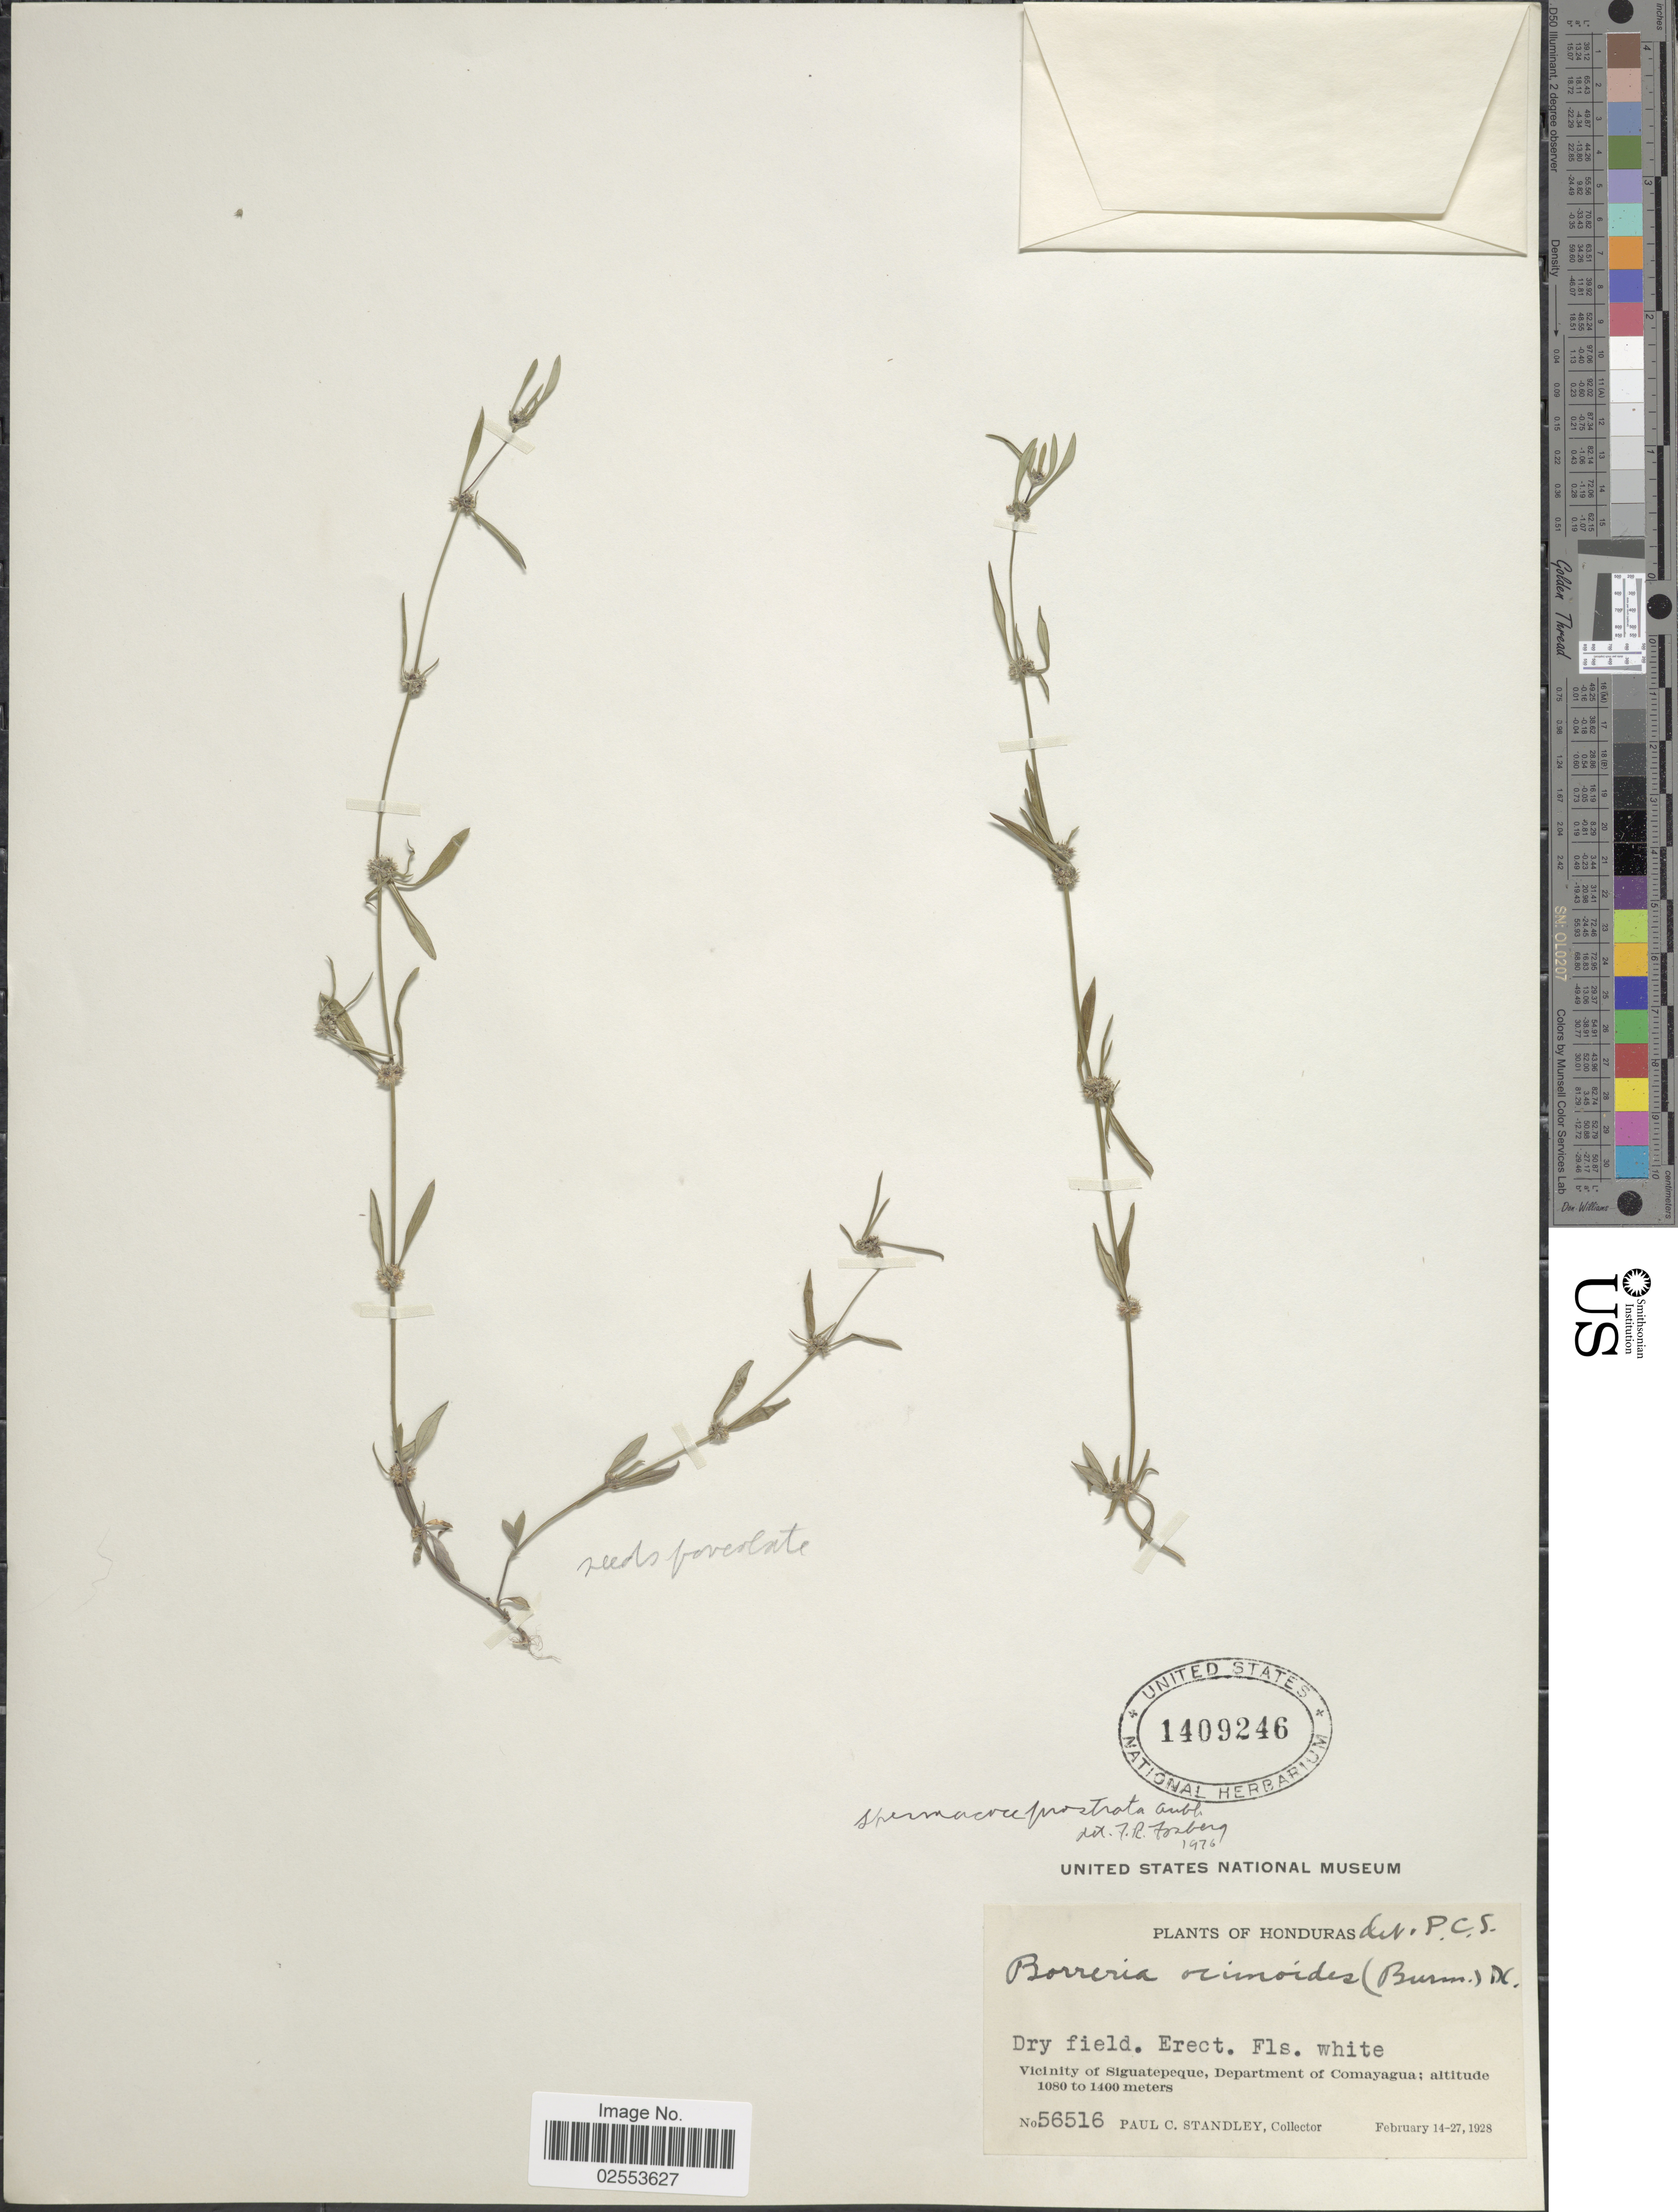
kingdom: Plantae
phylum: Tracheophyta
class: Magnoliopsida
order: Gentianales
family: Rubiaceae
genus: Spermacoce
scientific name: Spermacoce prostrata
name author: Aubl.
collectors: P. C. Standley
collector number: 56516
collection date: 1928-02-14/1928-02-27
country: Honduras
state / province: Comayagua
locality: Vicinity of Siguatepeque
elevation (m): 1080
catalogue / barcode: US 1409246